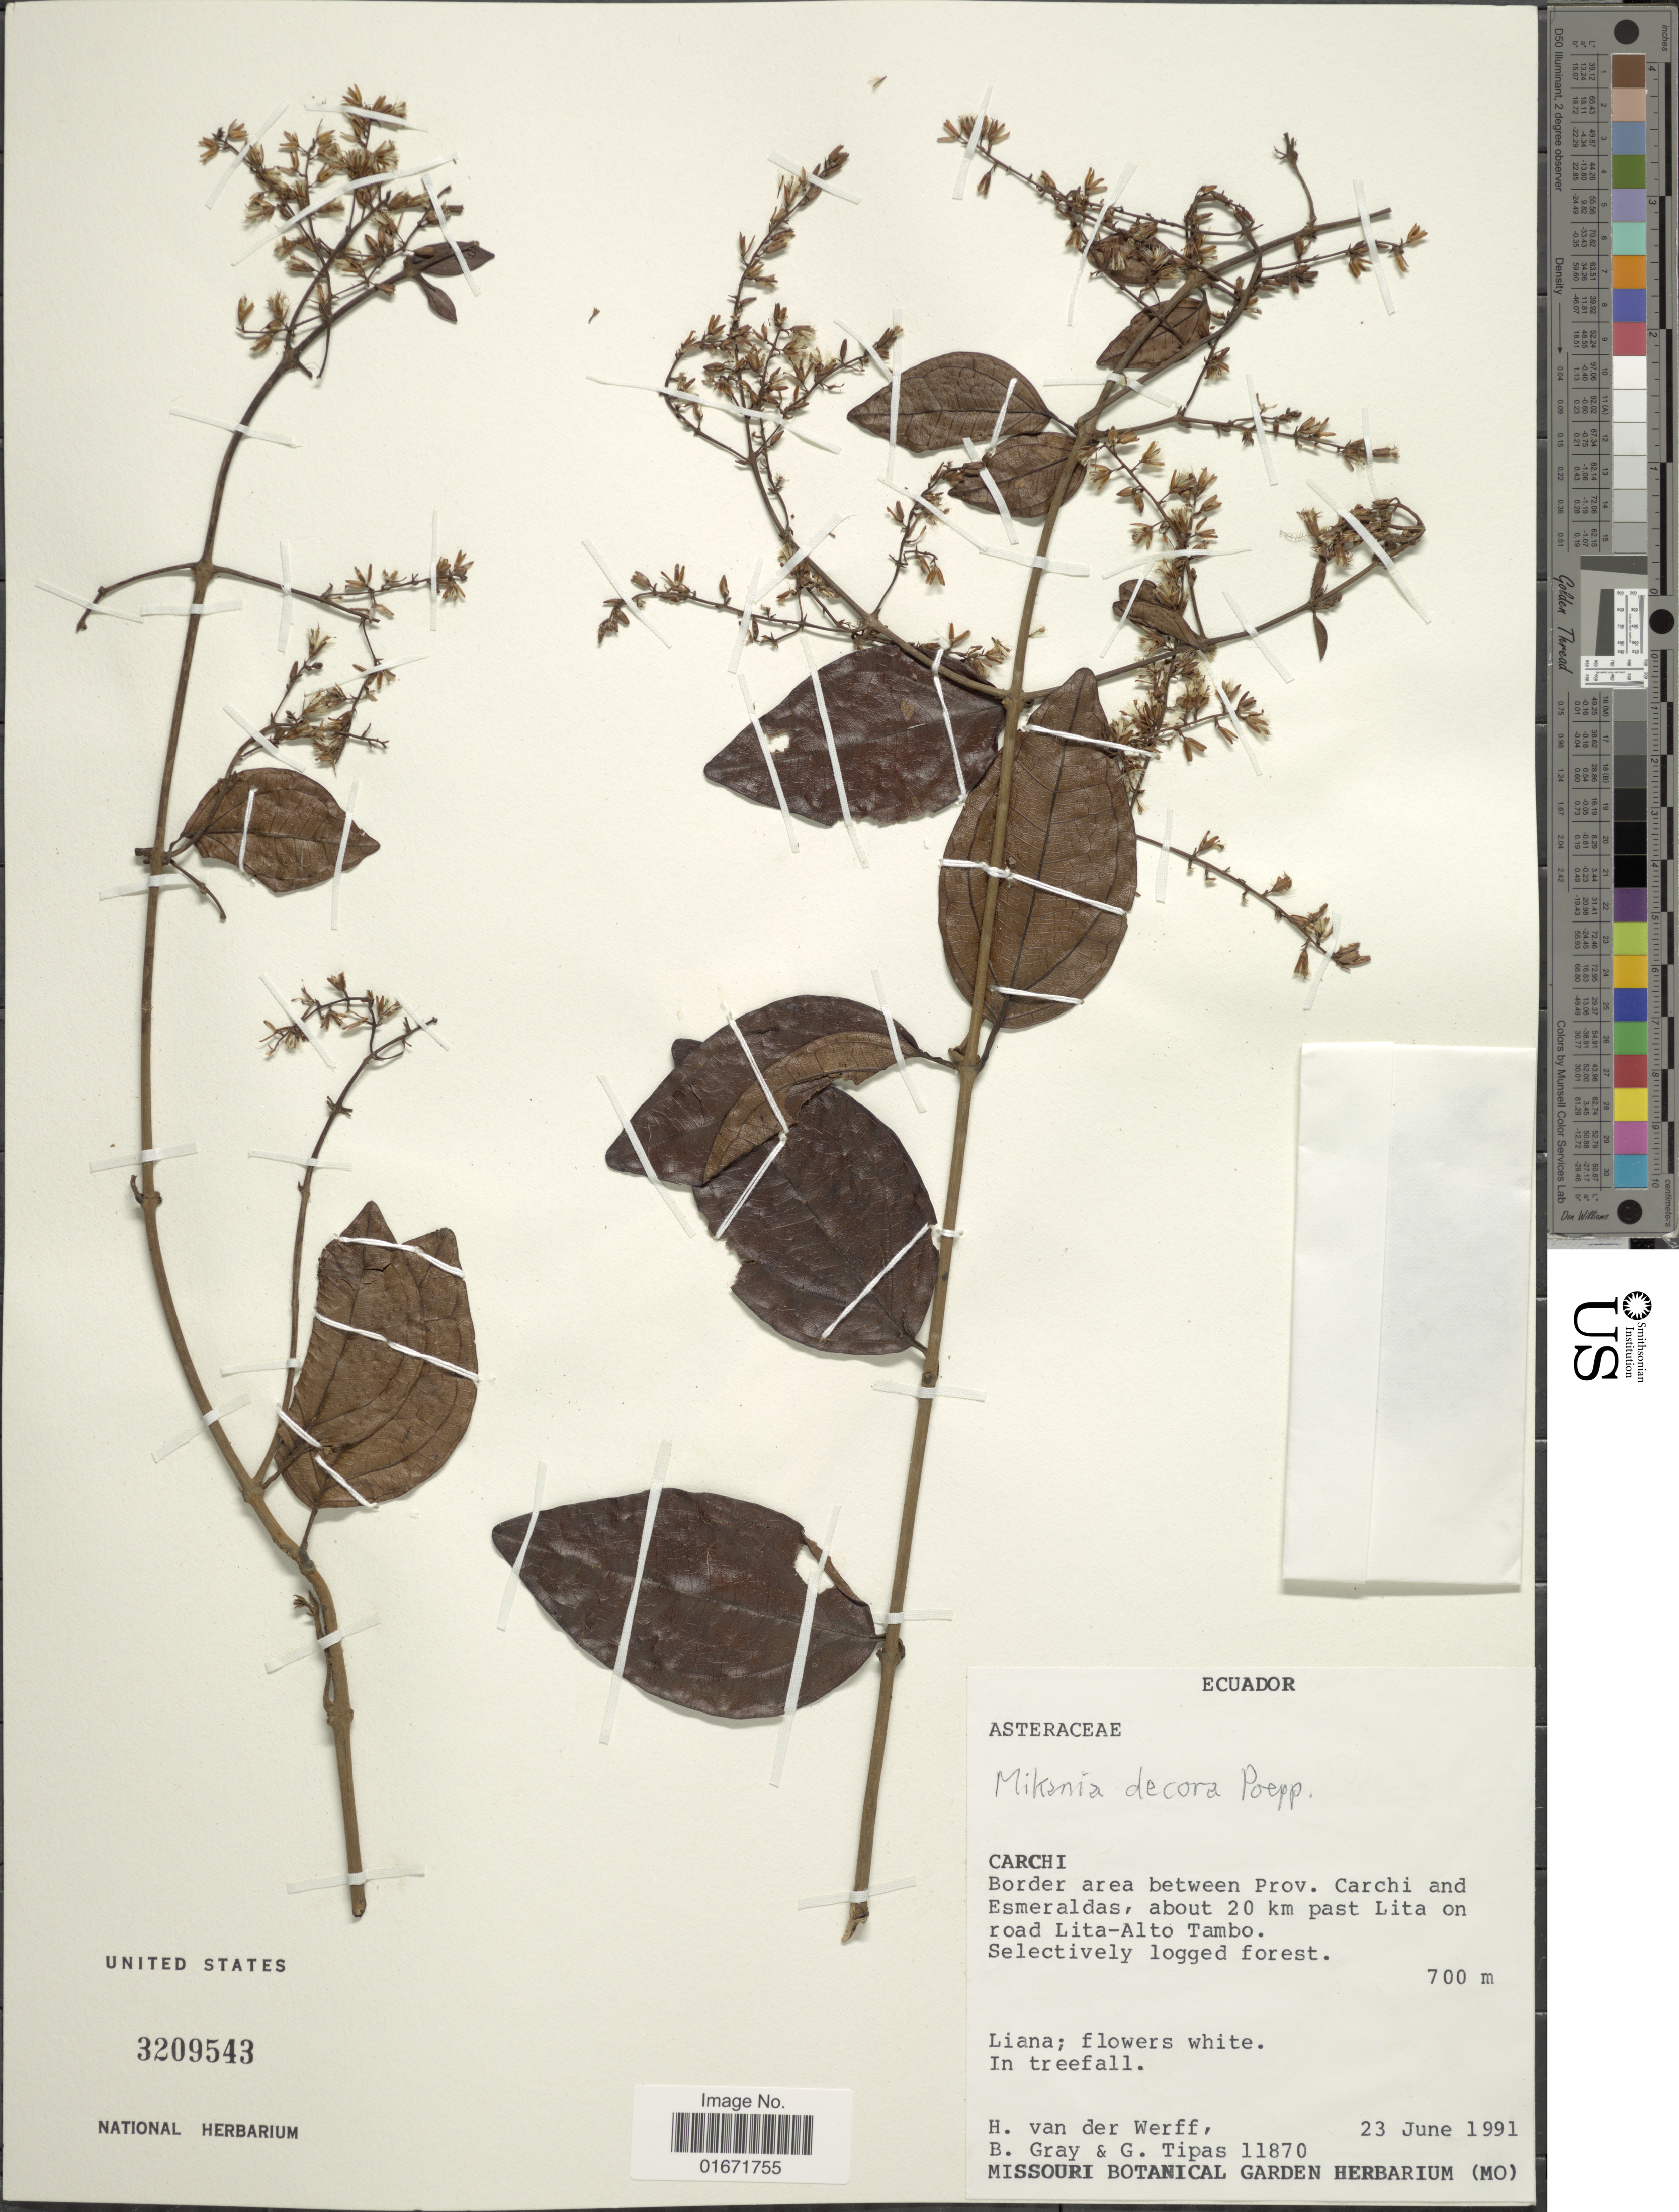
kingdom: Plantae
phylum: Tracheophyta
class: Magnoliopsida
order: Asterales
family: Asteraceae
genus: Mikania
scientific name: Mikania decora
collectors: H. van der Werff, B. Gray & G. Tipas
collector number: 11870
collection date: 1991-06-23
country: Ecuador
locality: Carchi. Border area between Prov. Carchi and Esmeraldas, about 20 km past Lita o road Lita-Alto Tambo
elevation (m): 700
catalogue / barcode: US 3209543